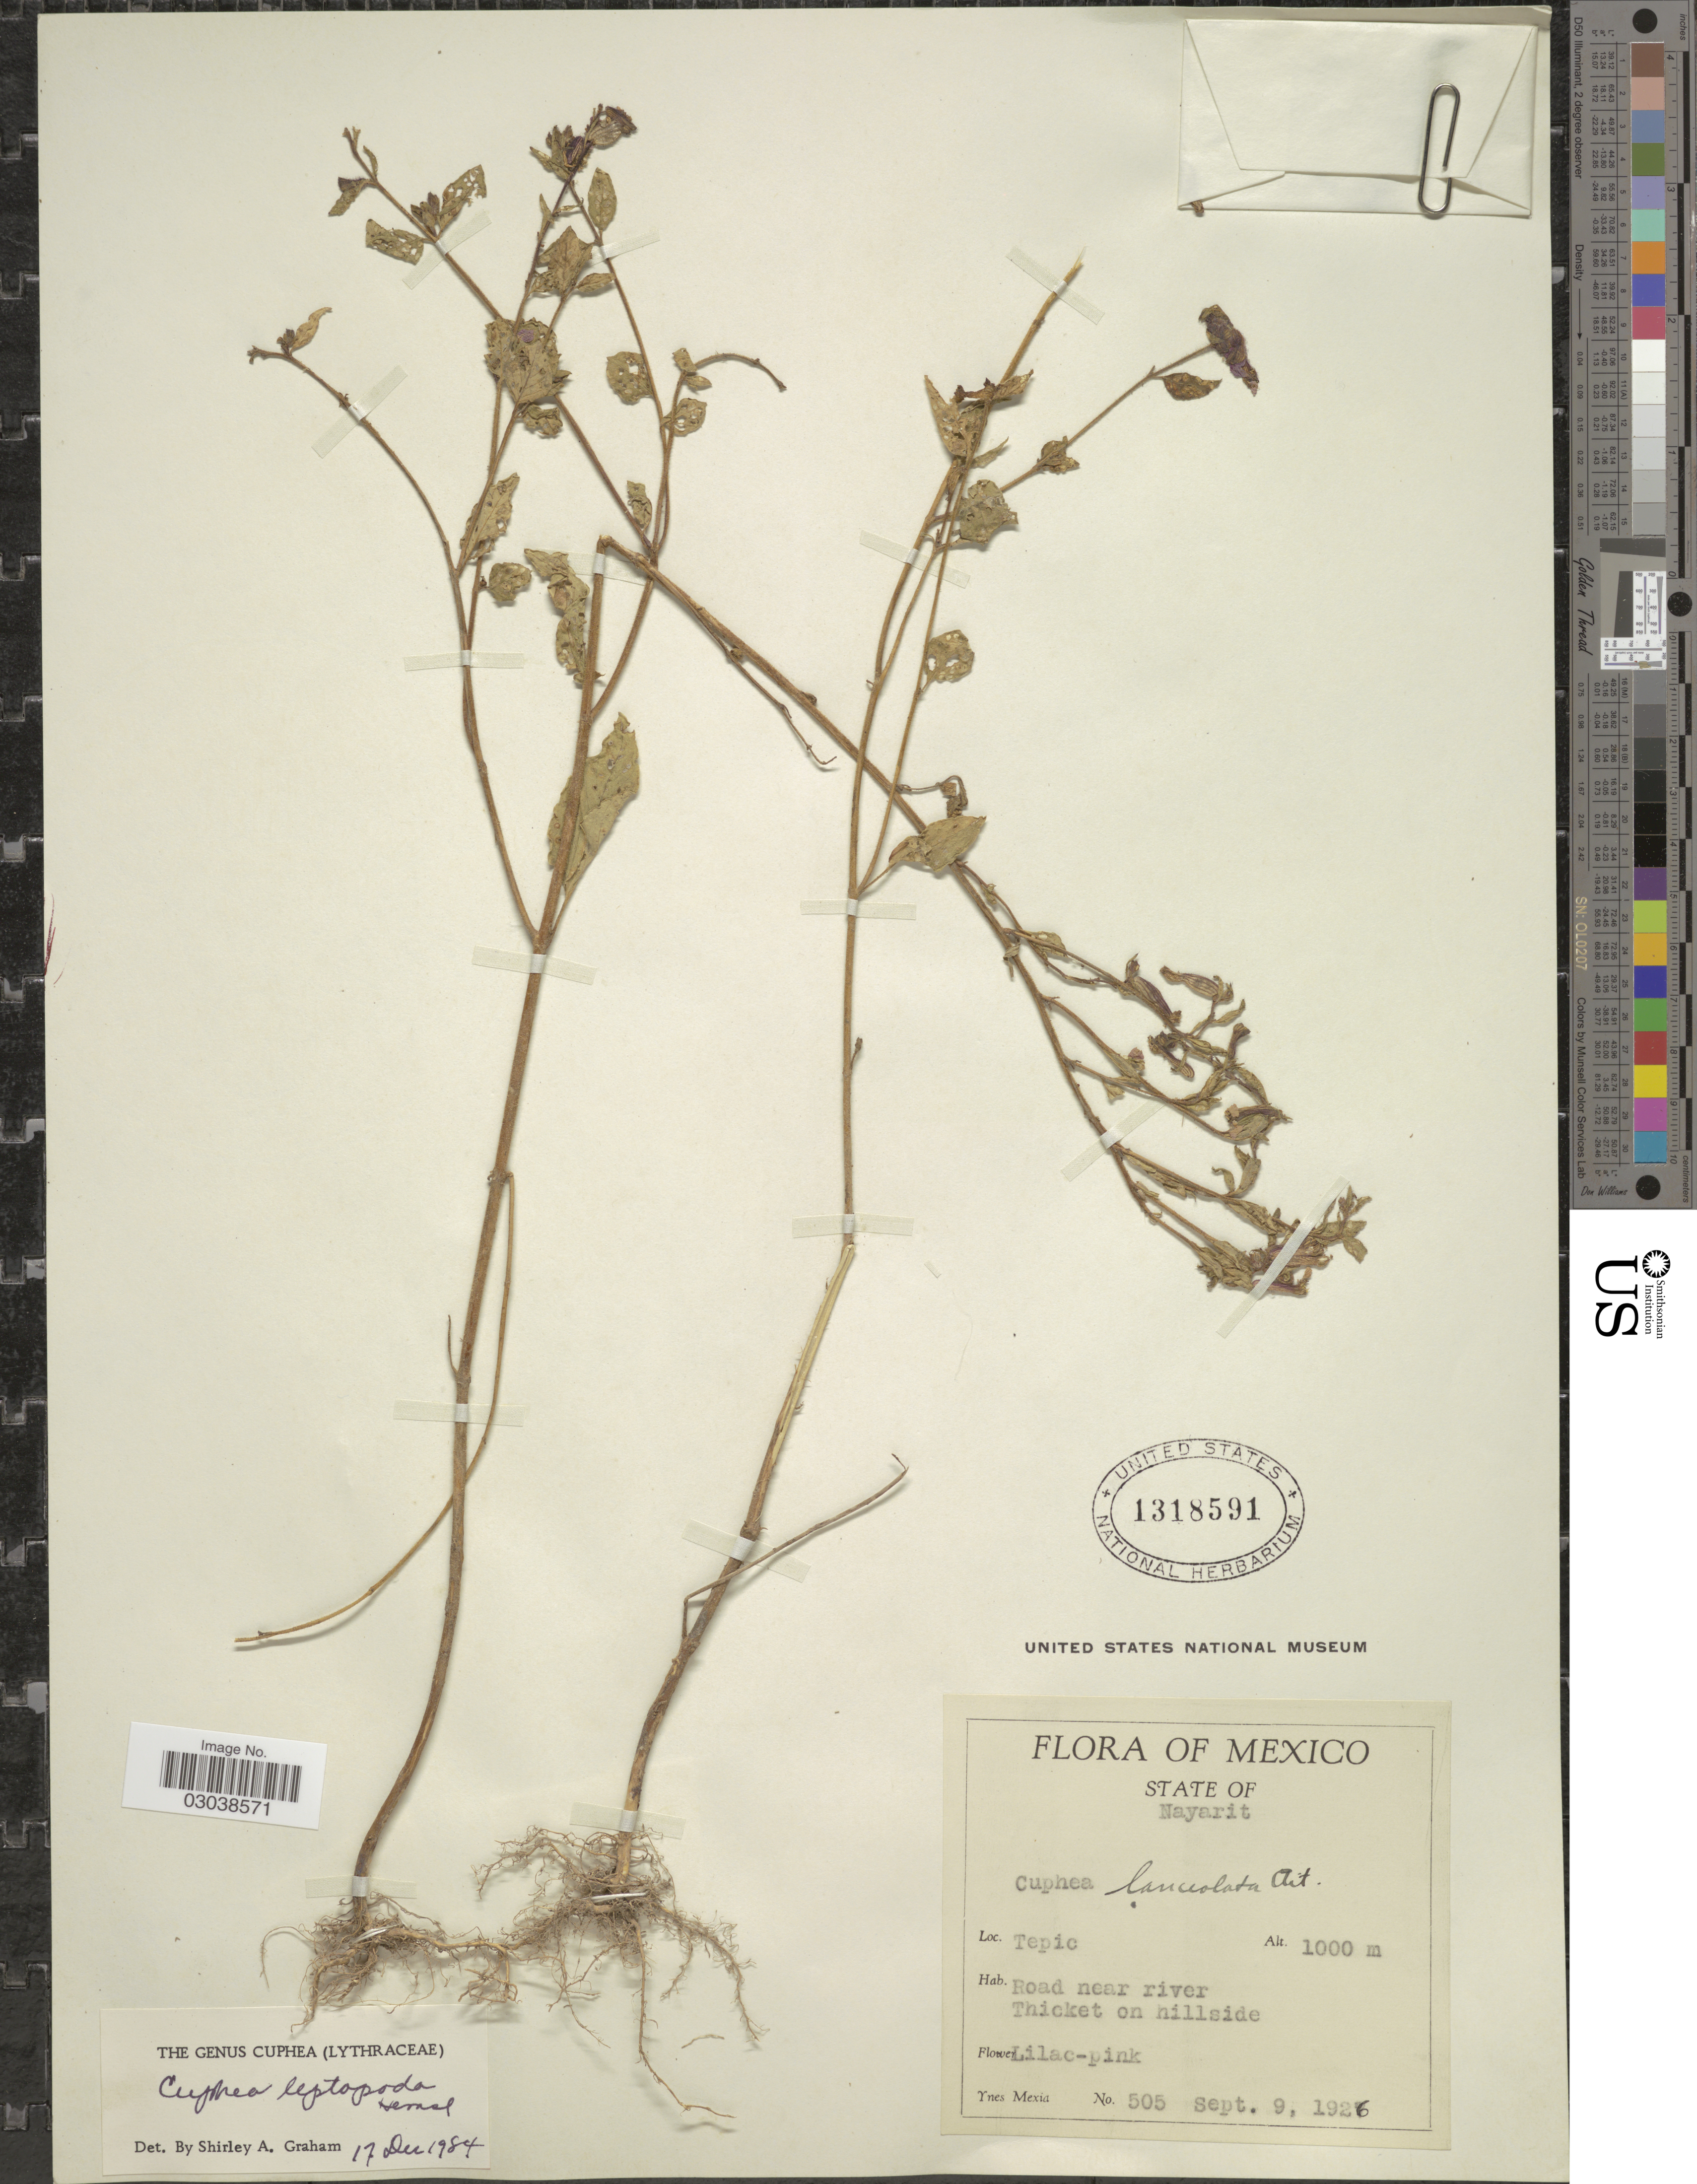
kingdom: Plantae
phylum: Tracheophyta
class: Magnoliopsida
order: Myrtales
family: Lythraceae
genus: Cuphea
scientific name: Cuphea leptopoda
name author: Hemsl.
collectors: Y. Mexia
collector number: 505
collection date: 1926-09-09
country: Mexico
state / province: Nayarit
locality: Tepic, Road near river.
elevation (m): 1000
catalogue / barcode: US 1318591